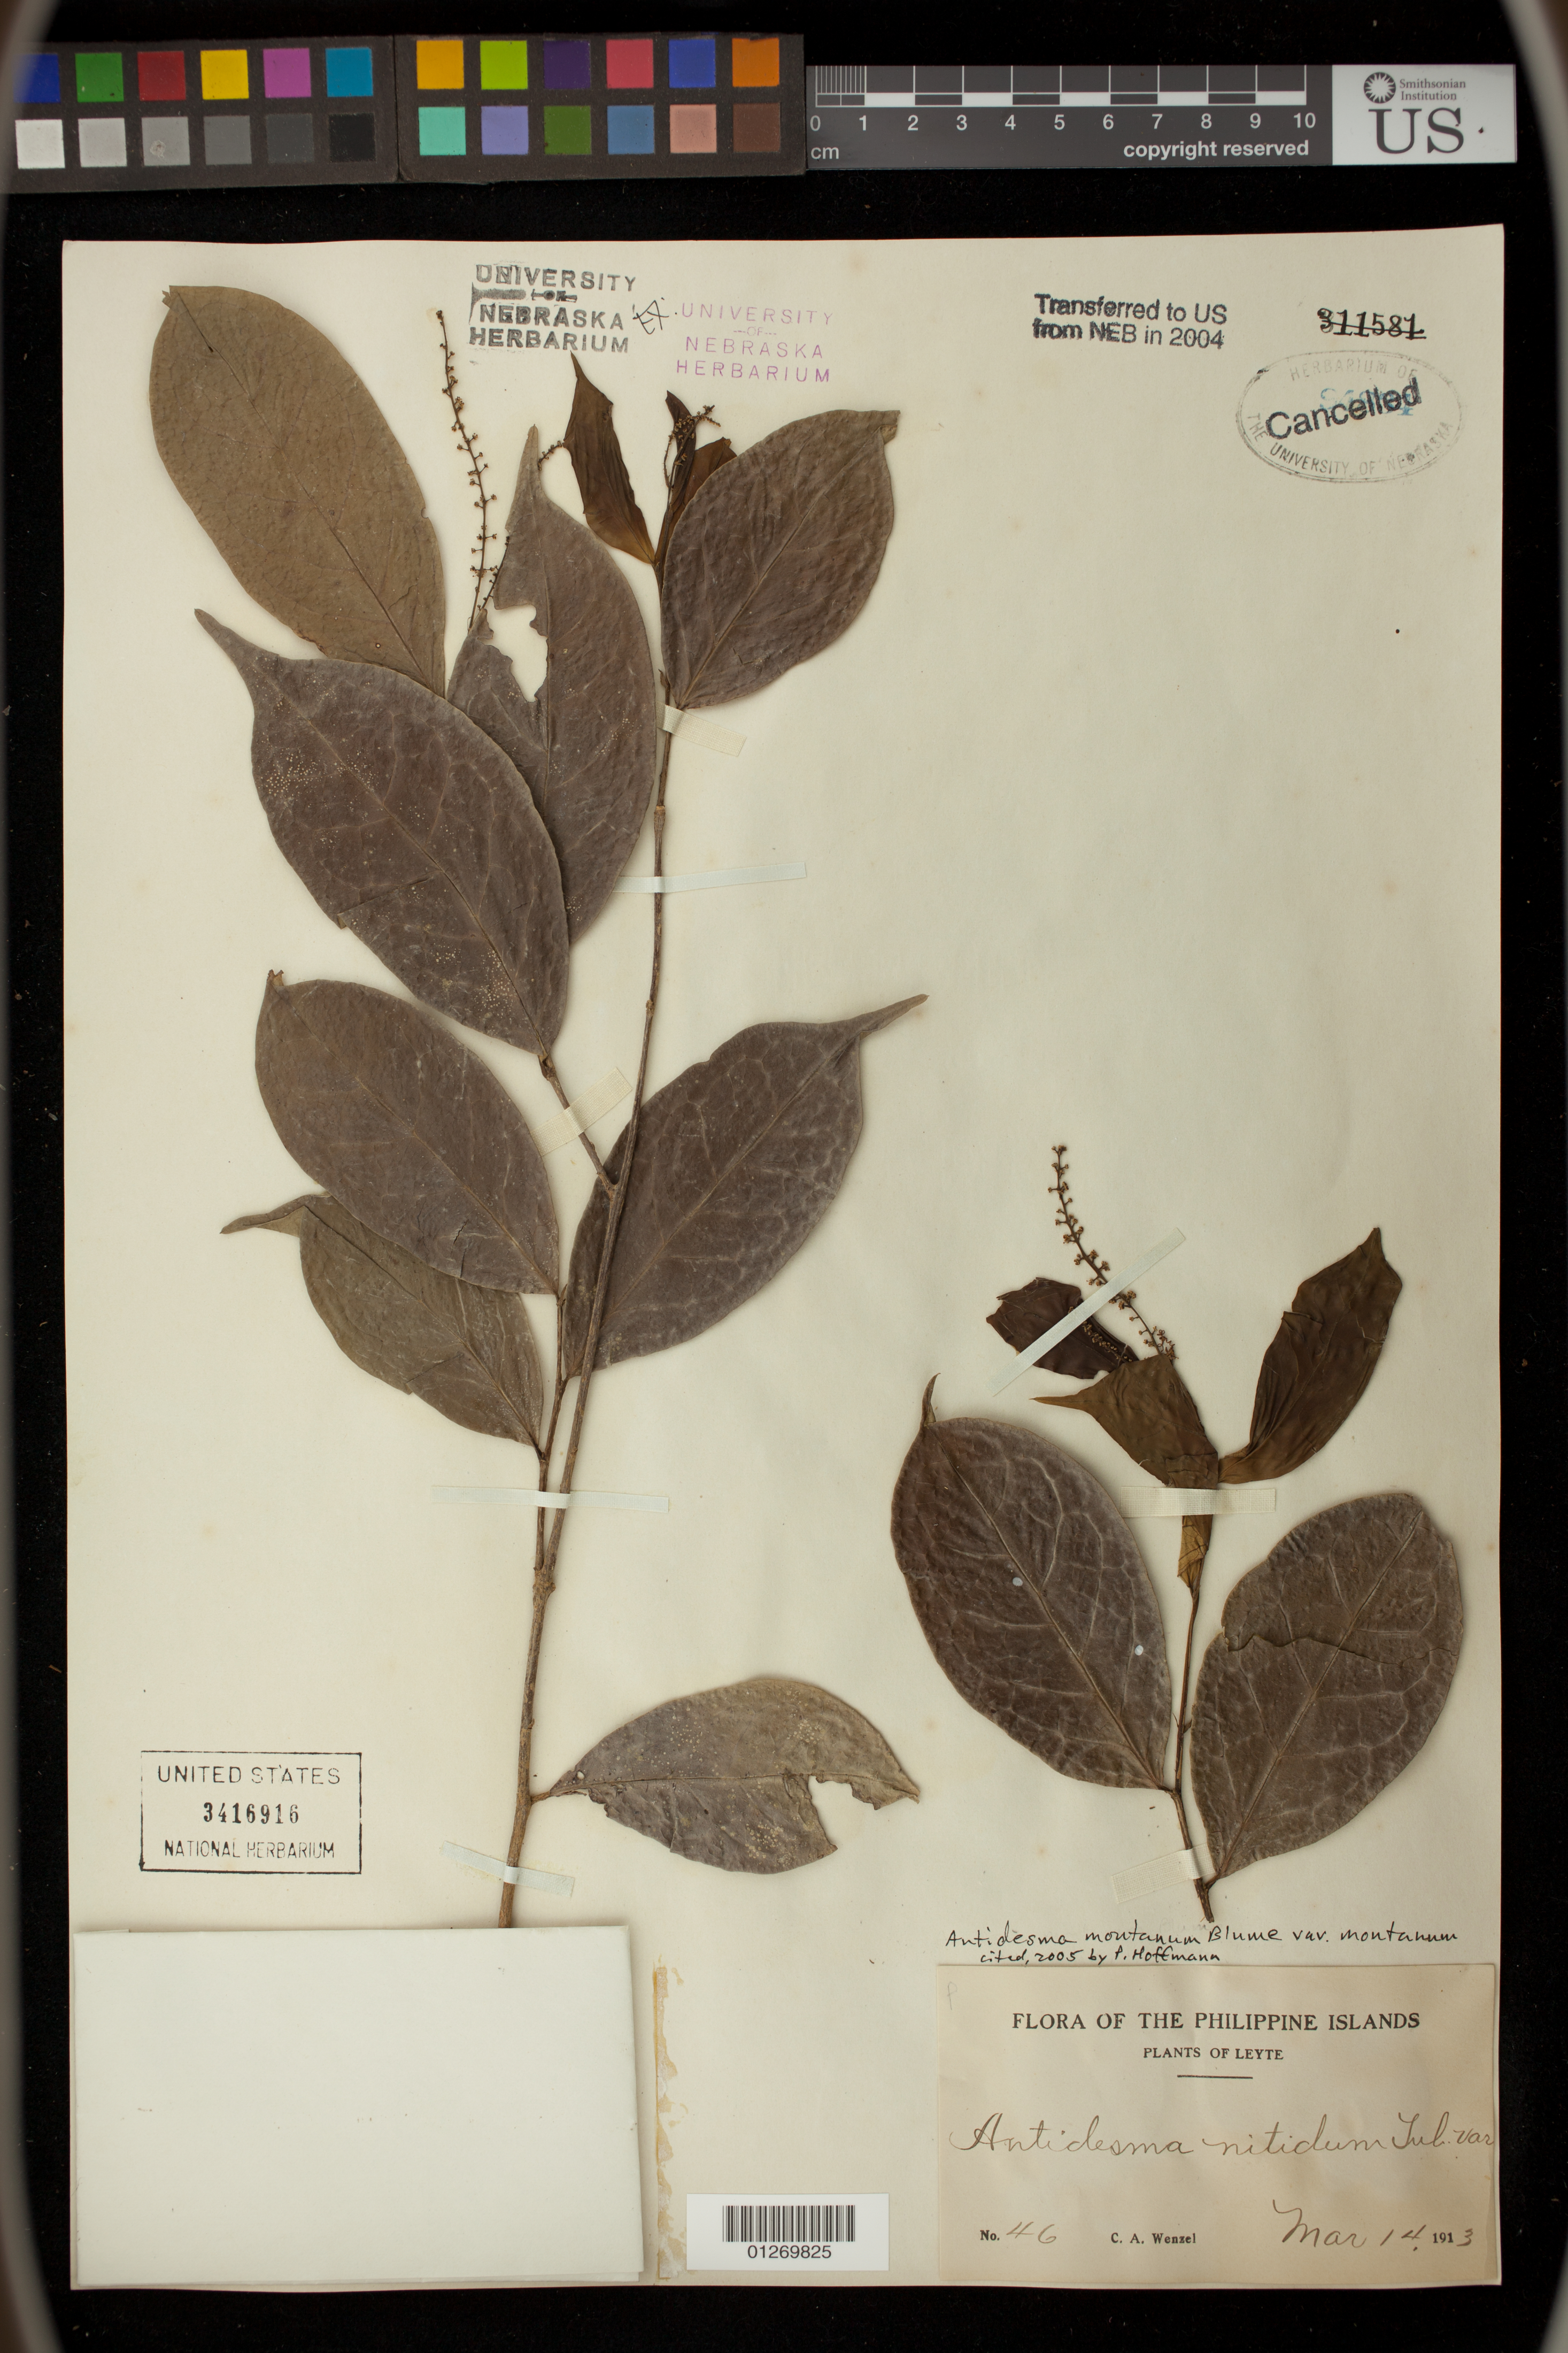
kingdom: Plantae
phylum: Tracheophyta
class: Magnoliopsida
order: Malpighiales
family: Phyllanthaceae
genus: Antidesma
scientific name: Antidesma montanum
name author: Blume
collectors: C. Wenzel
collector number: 46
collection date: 1913-03-14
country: Philippines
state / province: Eastern Visayas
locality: Leyte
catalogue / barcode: US 3416916